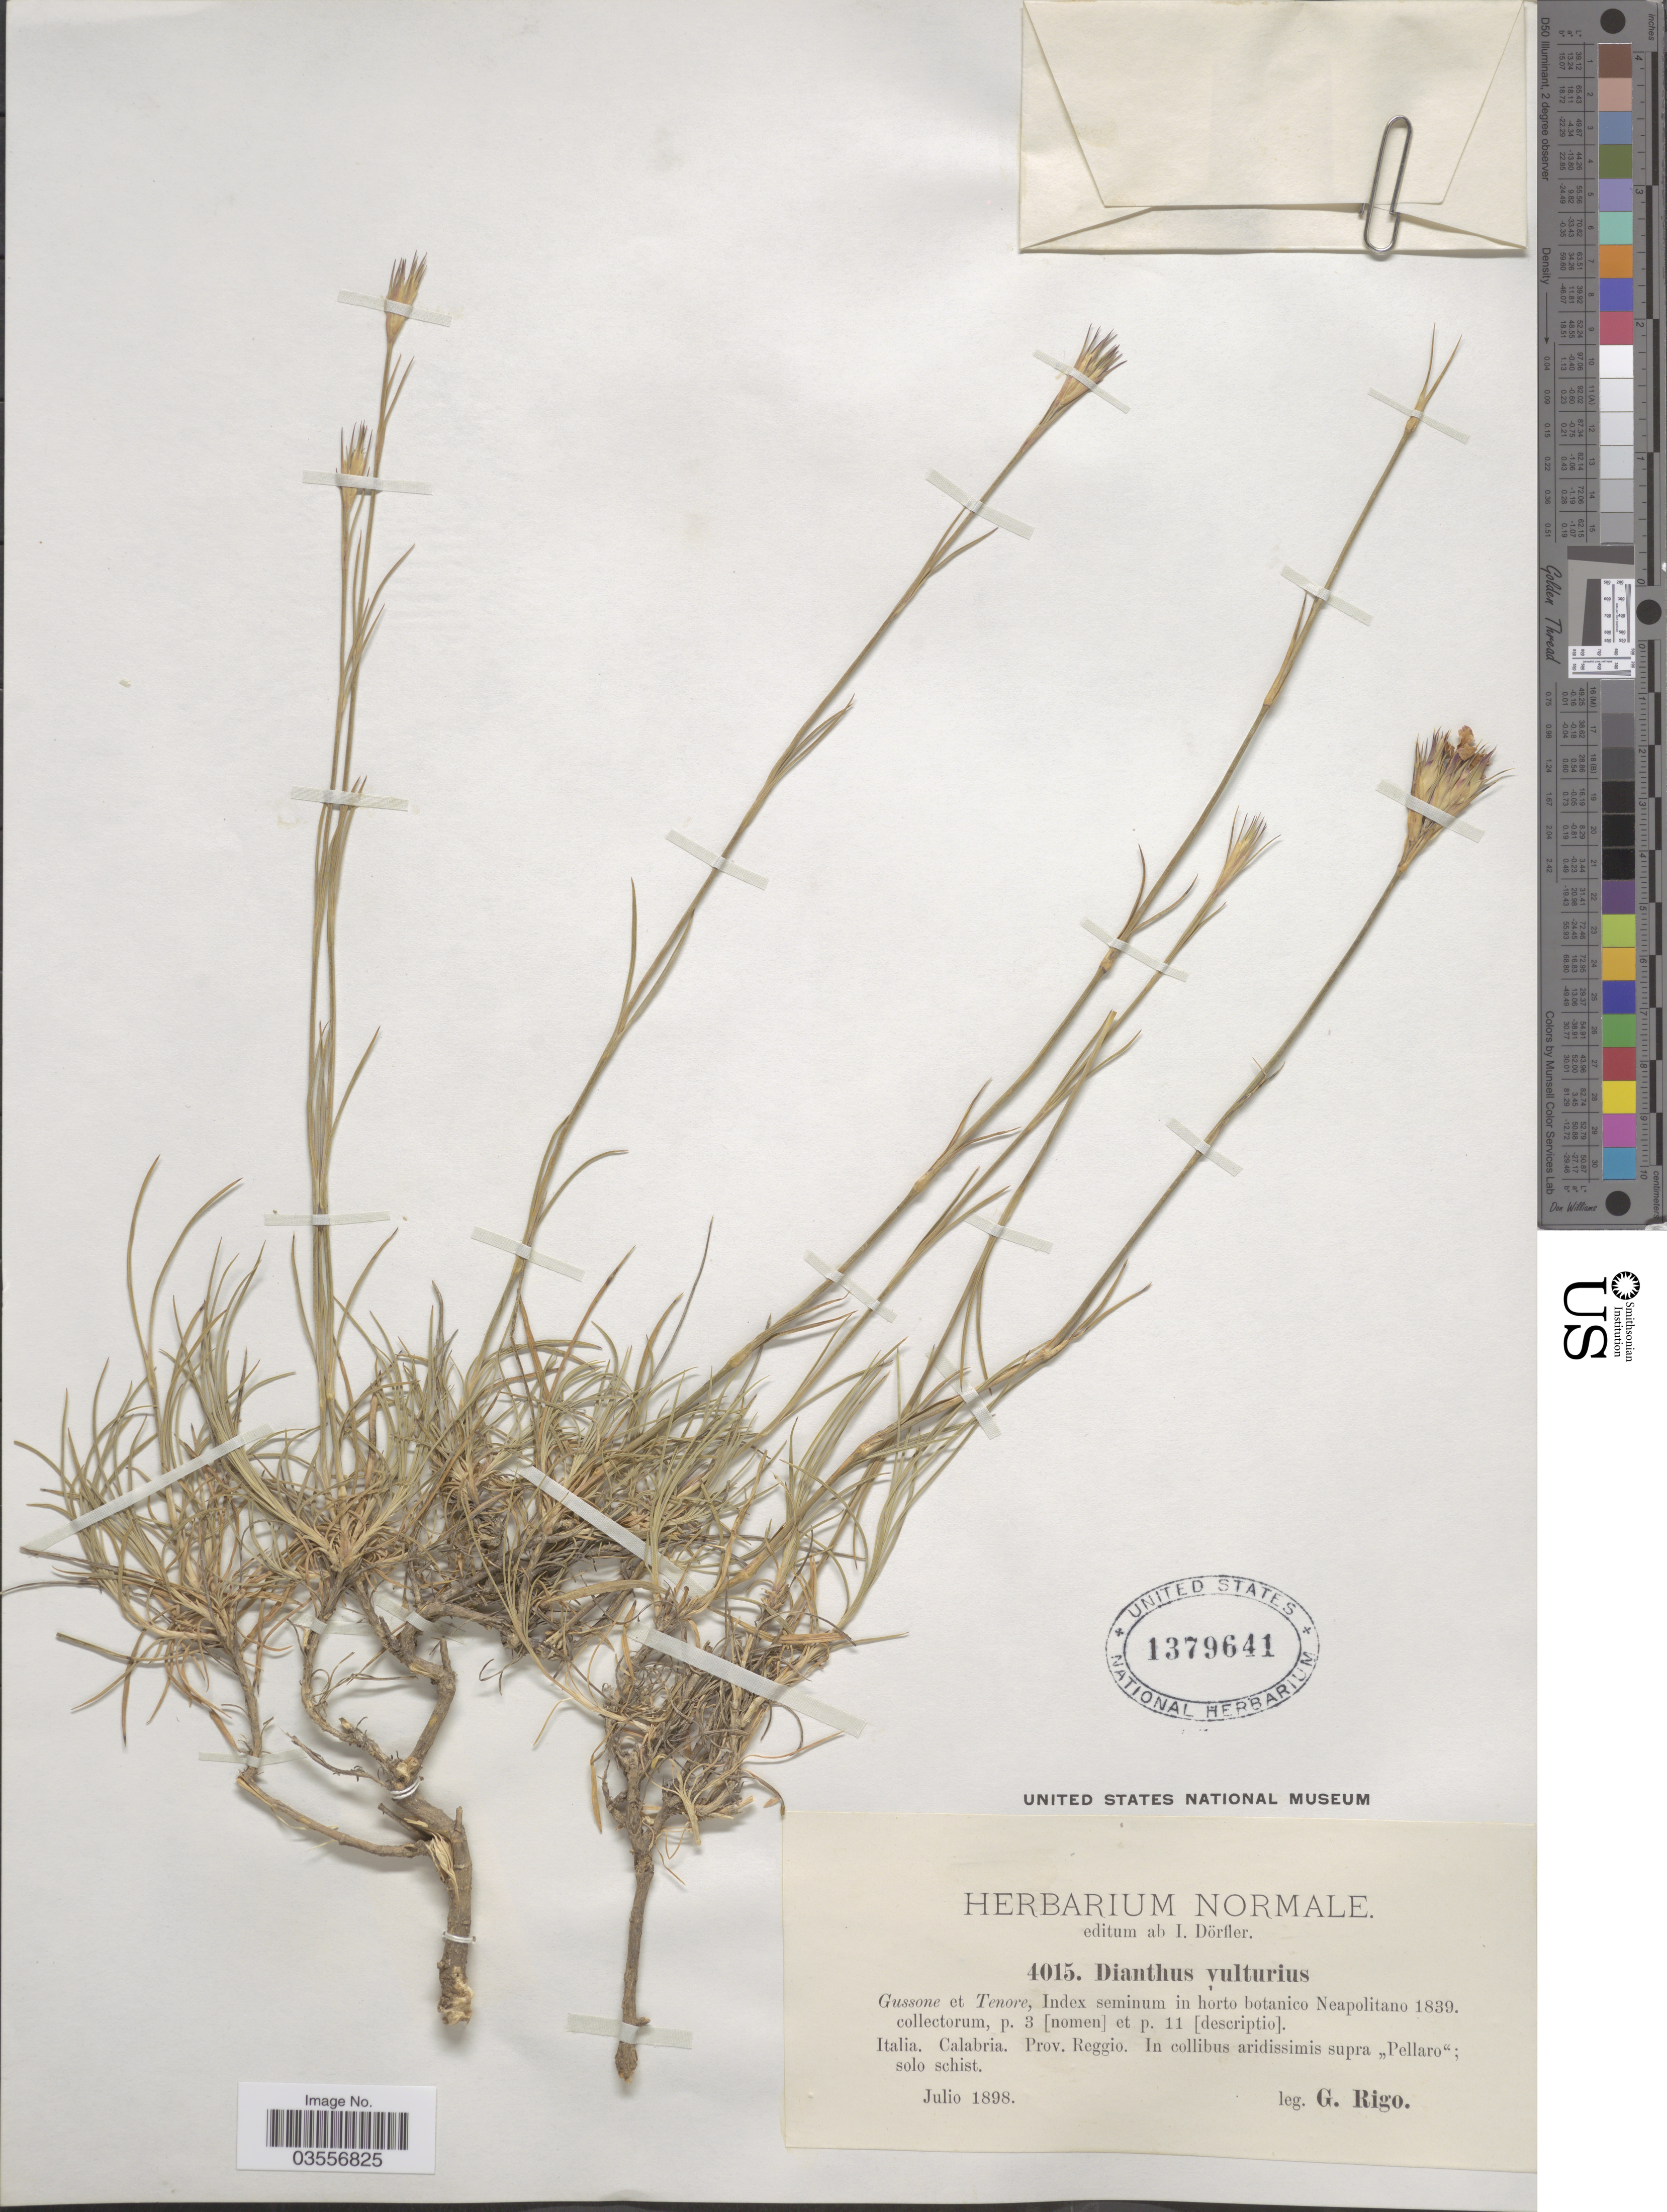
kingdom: Plantae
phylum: Tracheophyta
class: Magnoliopsida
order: Caryophyllales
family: Caryophyllaceae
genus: Dianthus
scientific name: Dianthus vulturius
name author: Gussone & Ten.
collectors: G. Rigo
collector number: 4015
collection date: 1898-07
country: Italy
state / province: Calabria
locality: Prov. Reggio. In collibus aridissimis supra "Pellaro"; solo schist.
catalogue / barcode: US 1379641